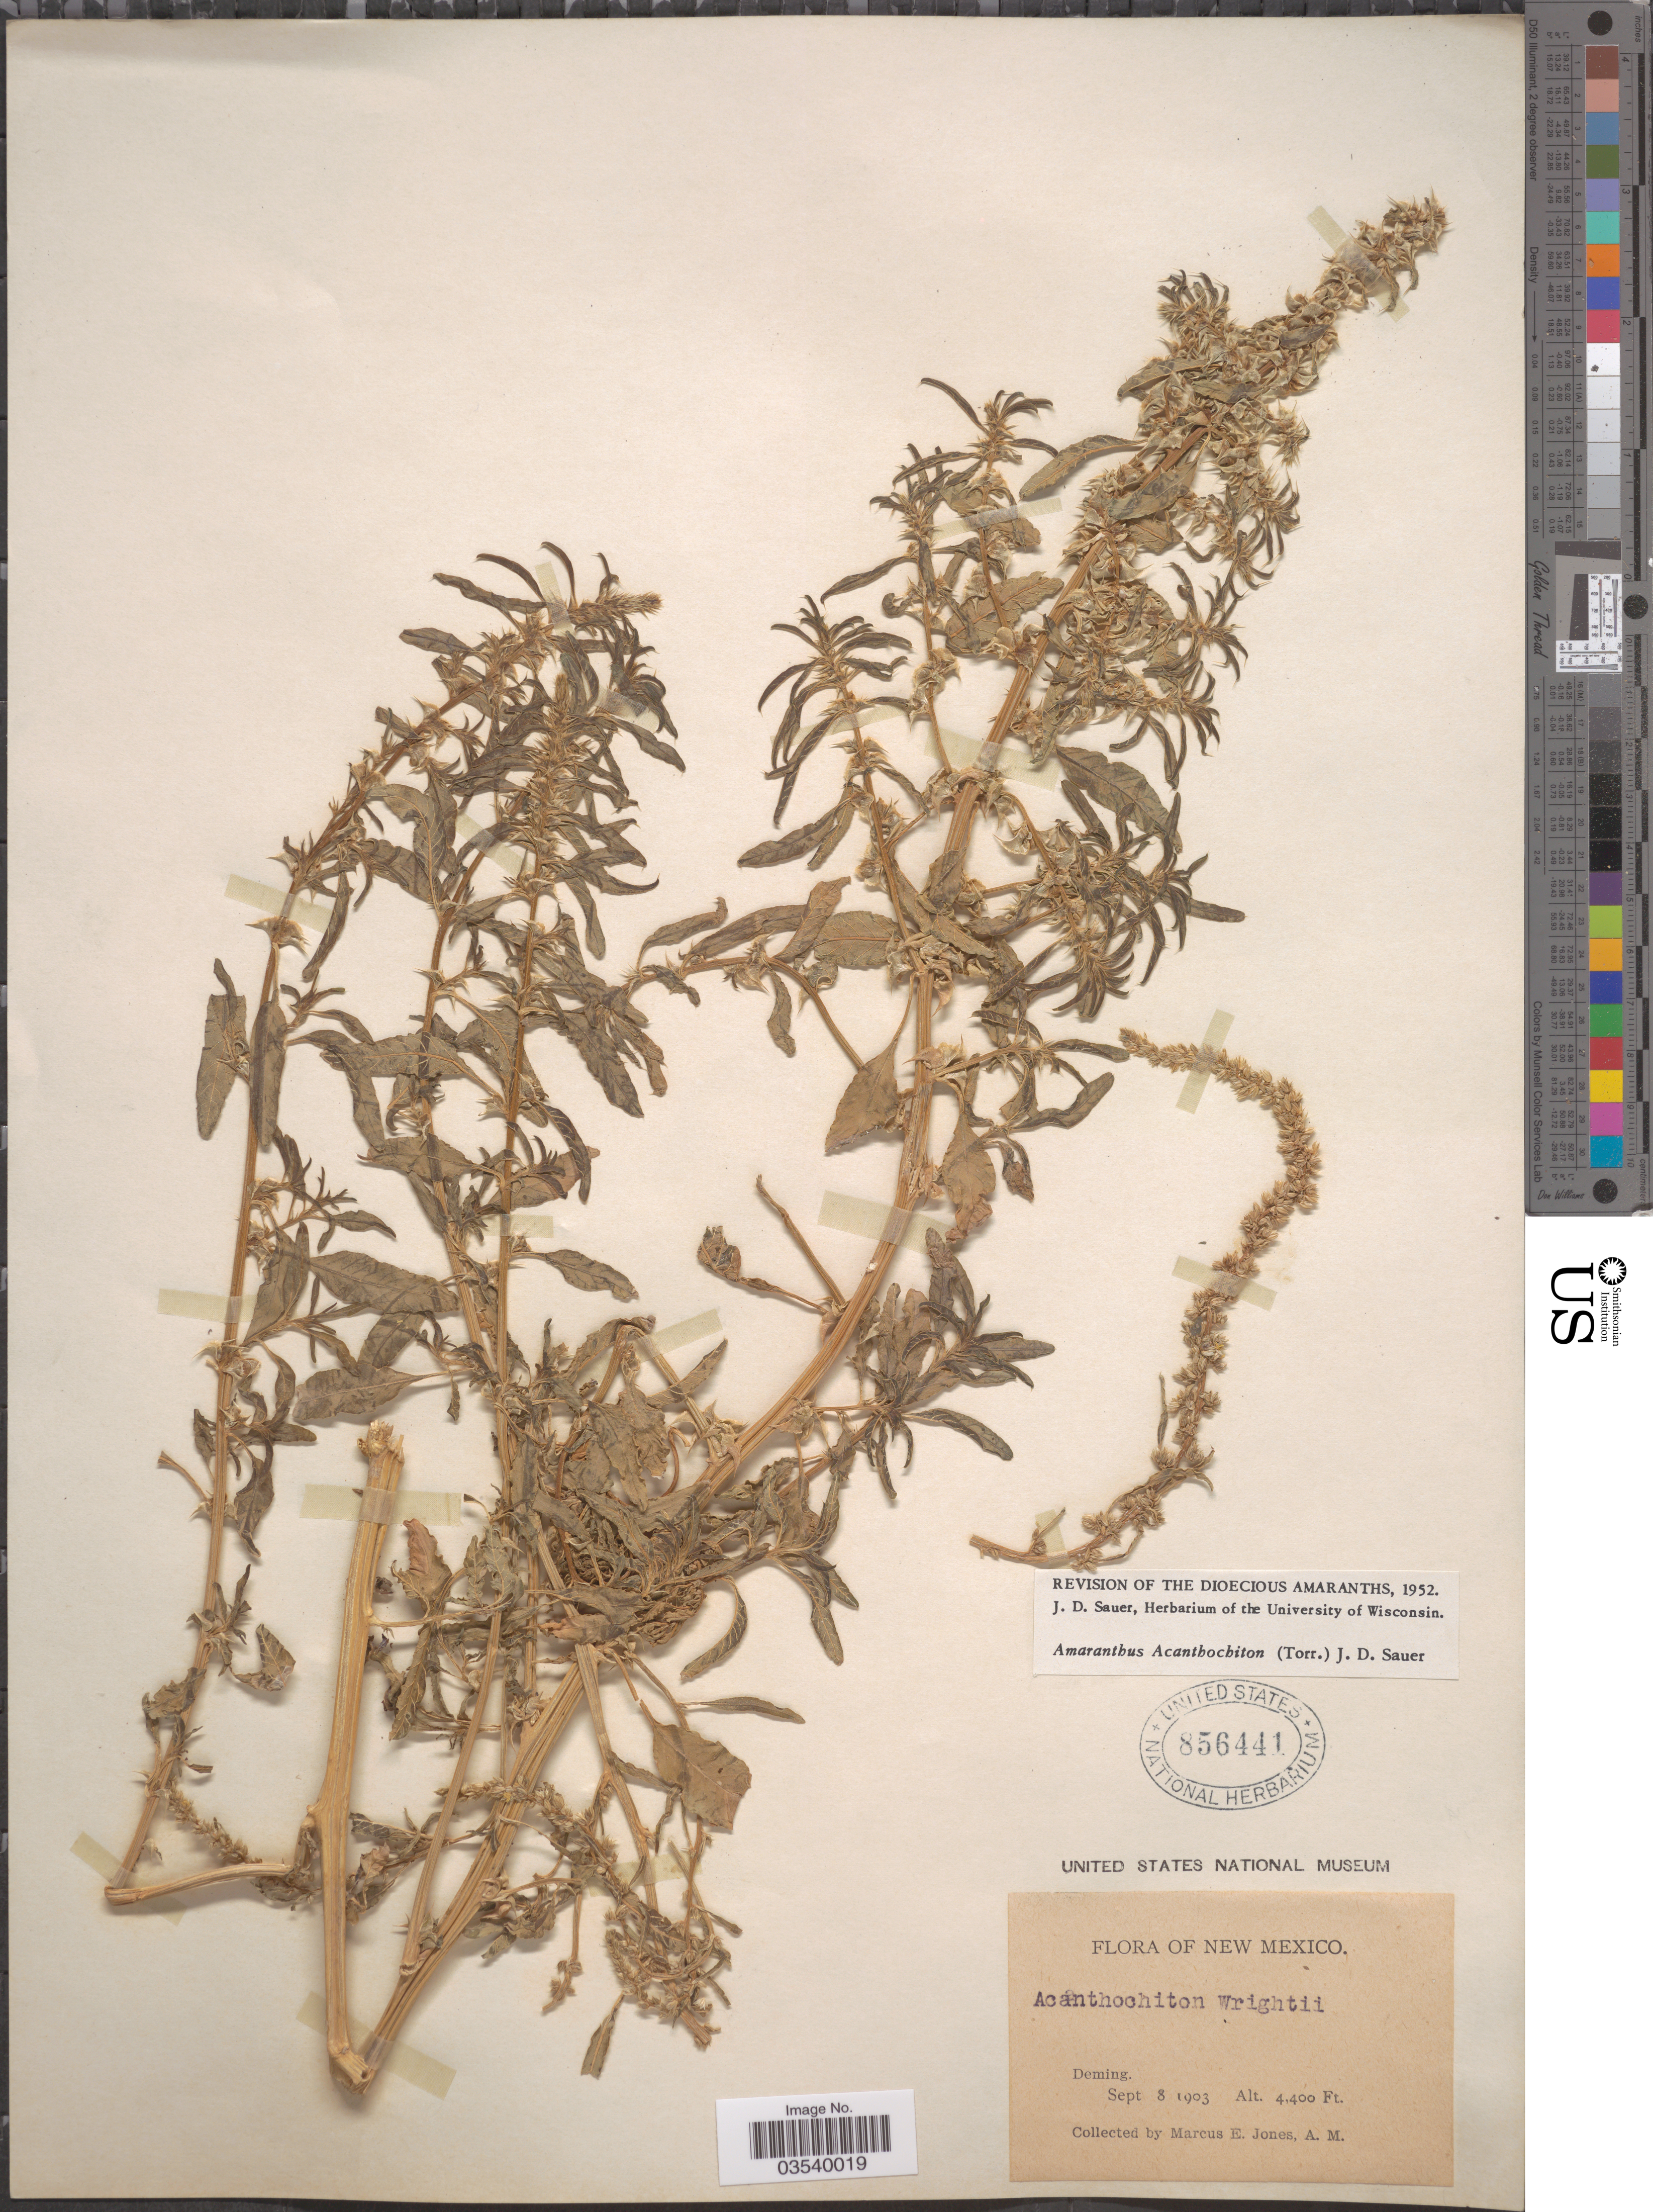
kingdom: Plantae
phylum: Tracheophyta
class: Magnoliopsida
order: Caryophyllales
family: Amaranthaceae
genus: Amaranthus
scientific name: Amaranthus acanthochiton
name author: J.D. Sauer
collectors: M. E. Jones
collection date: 1903-09-08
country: United States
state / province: New Mexico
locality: Deming.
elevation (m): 1341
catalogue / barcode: US 856441